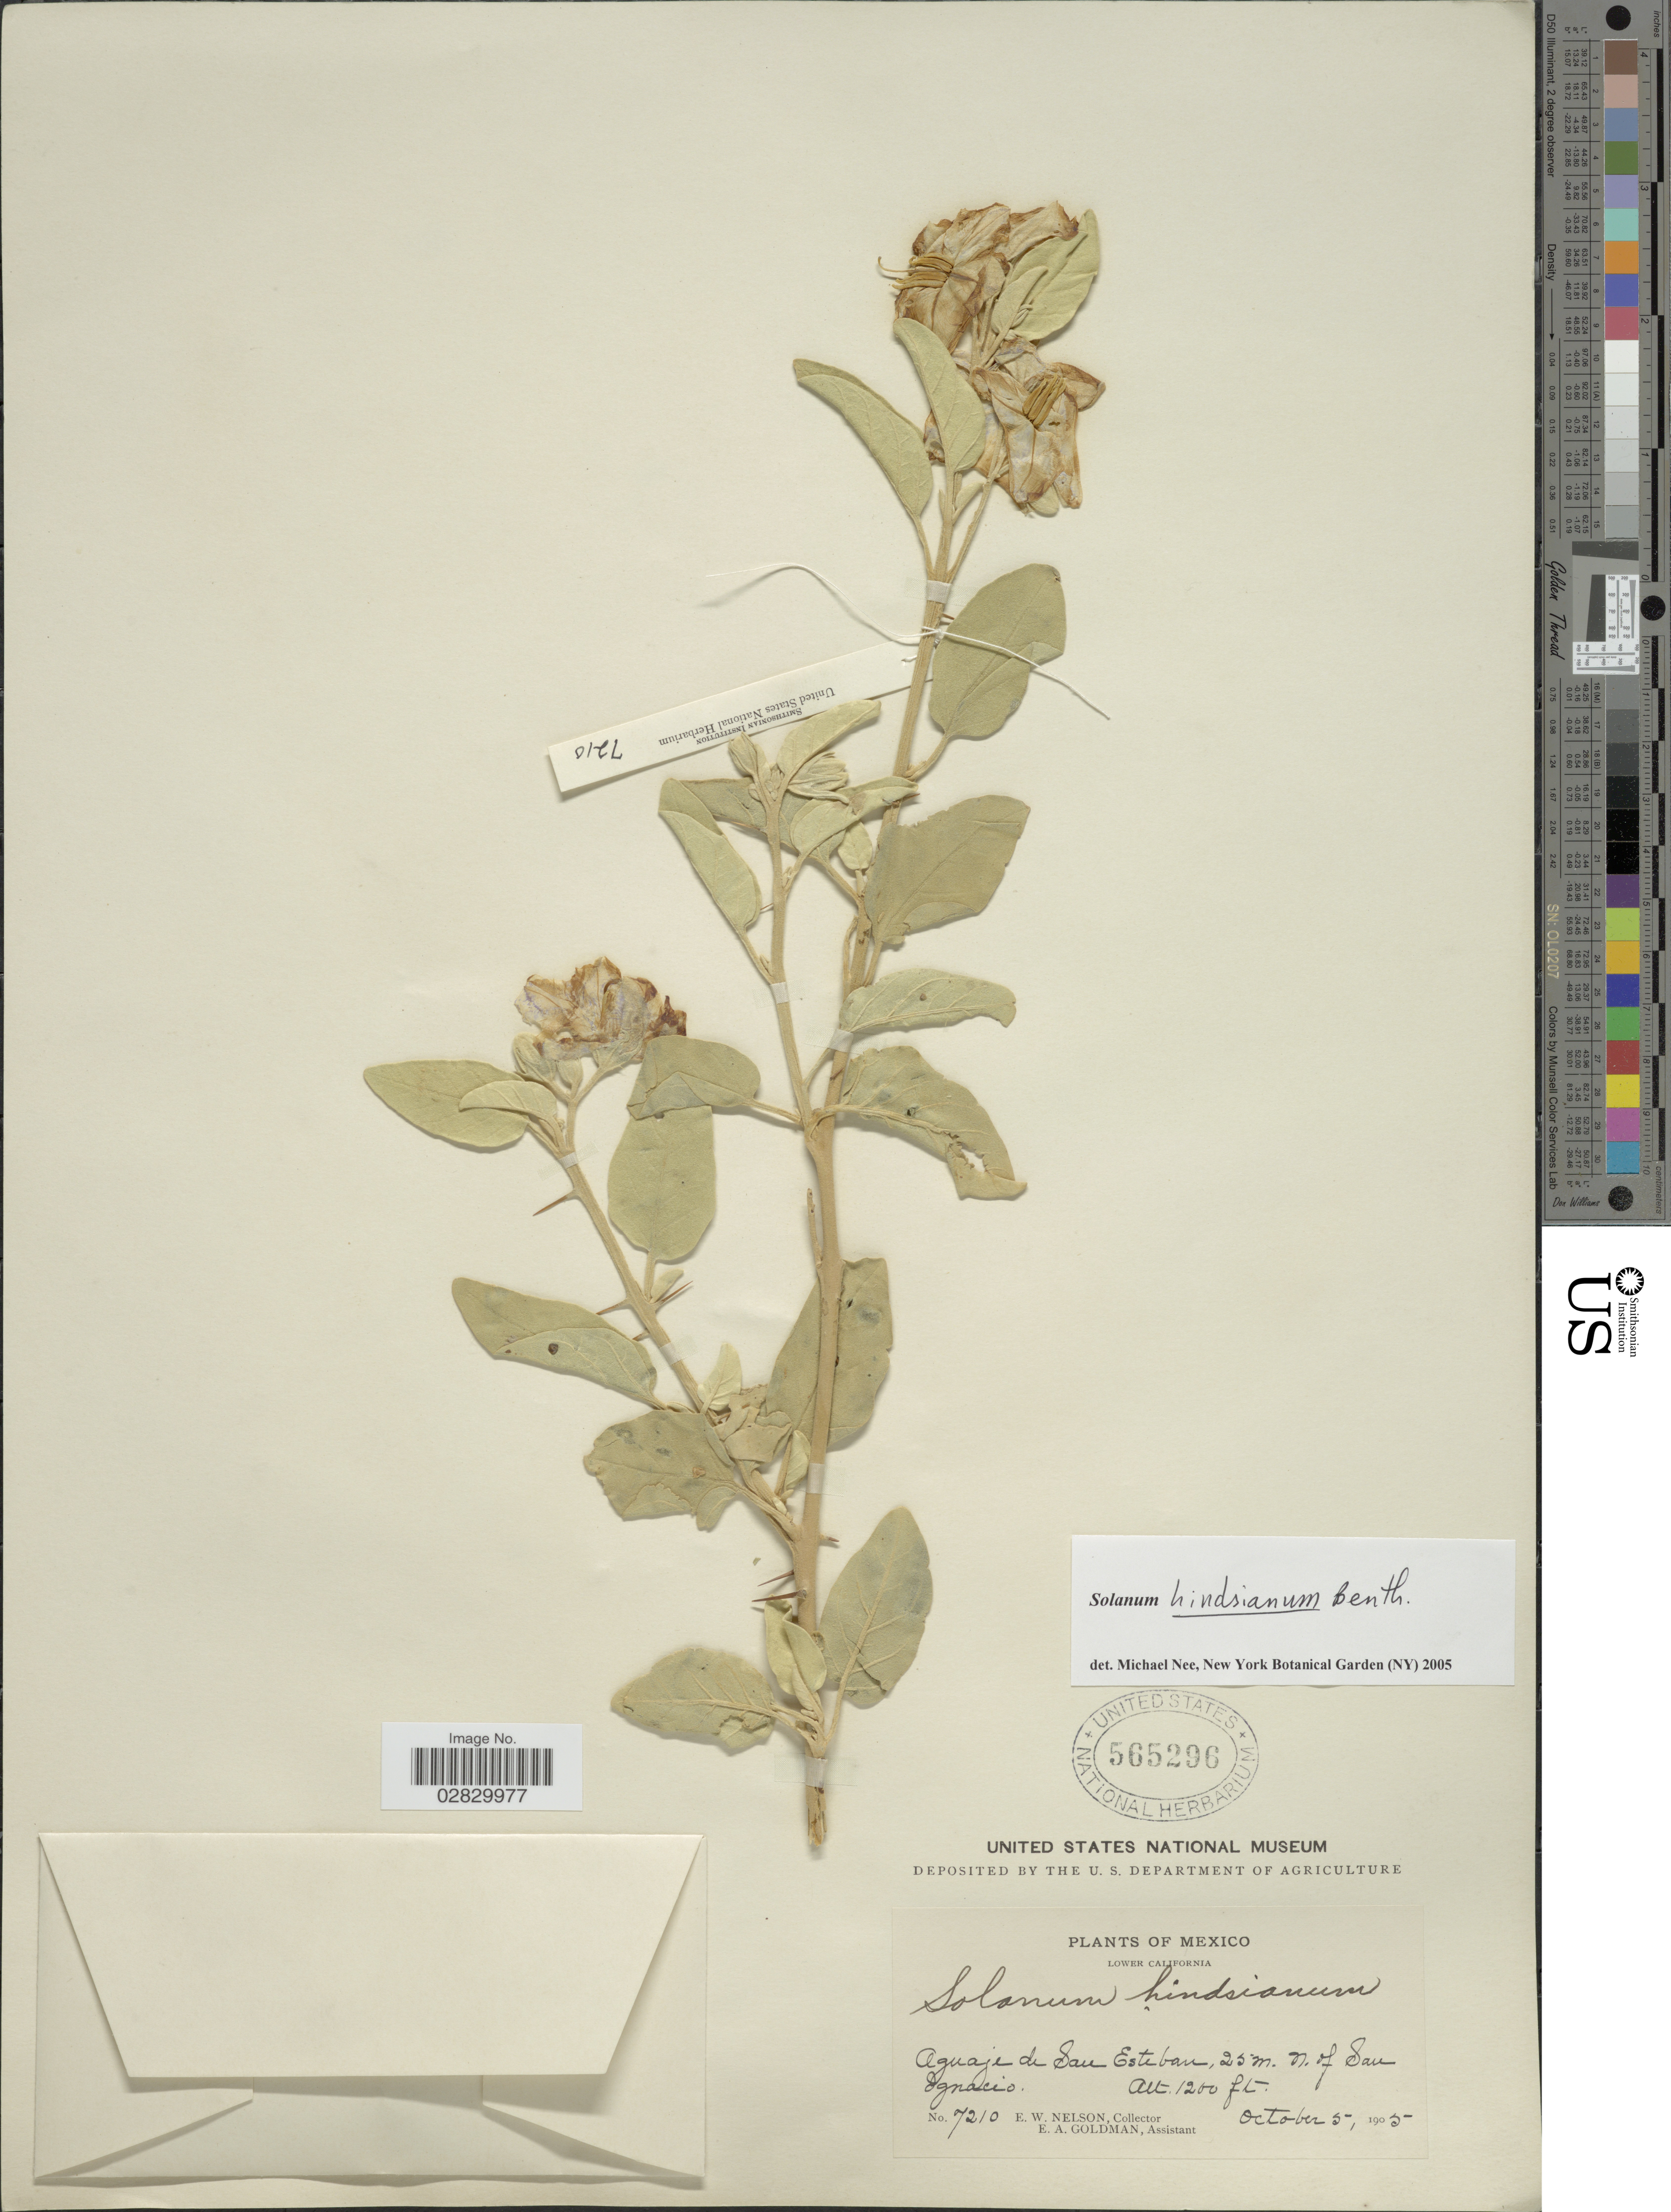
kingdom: Plantae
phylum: Tracheophyta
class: Magnoliopsida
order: Solanales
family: Solanaceae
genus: Solanum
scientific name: Solanum hindsianum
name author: Benth.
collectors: E. W. Nelson & E. A. Goldman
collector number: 7210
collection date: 1905-10-05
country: Mexico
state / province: Baja California Sur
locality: Aguaje de San Esteban, 25 m. N. of San Ignacio.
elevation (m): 366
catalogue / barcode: US 565296